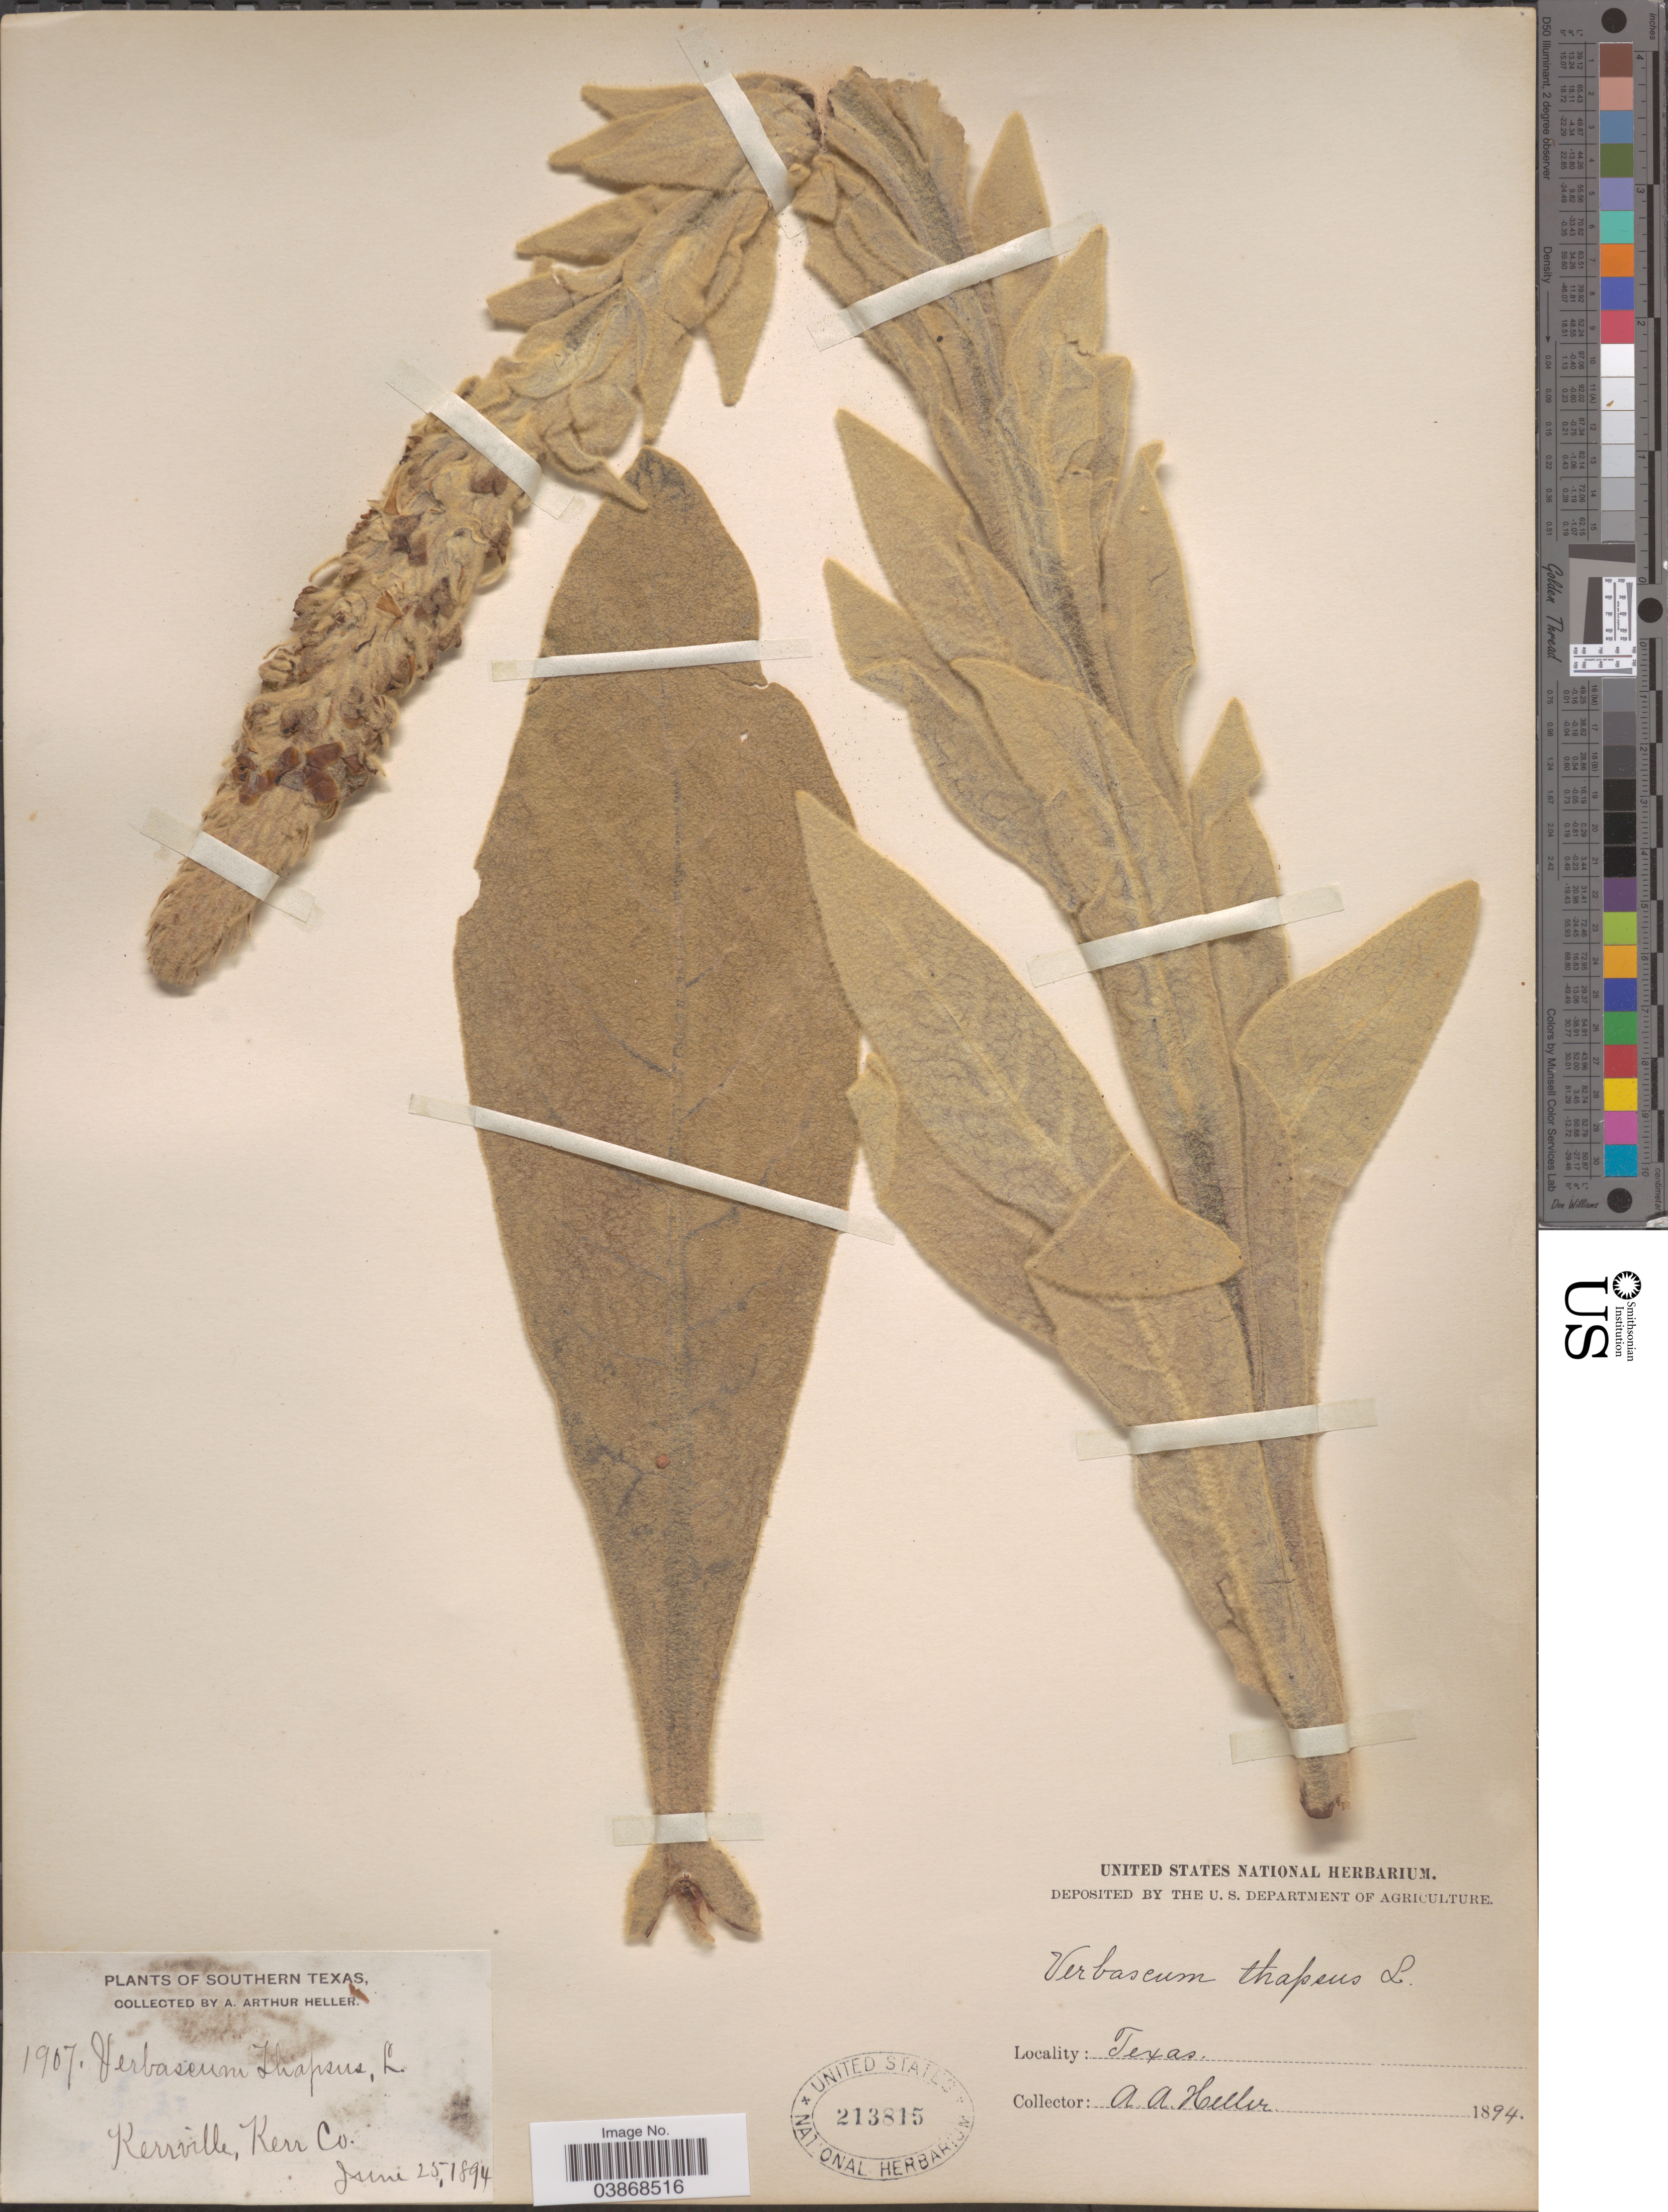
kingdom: Plantae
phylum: Tracheophyta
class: Magnoliopsida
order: Lamiales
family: Scrophulariaceae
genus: Verbascum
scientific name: Verbascum thapsus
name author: L.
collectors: A. A. Heller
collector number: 1907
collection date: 1894-06-25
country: United States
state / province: Texas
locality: Southern Texas. Kerrville, Kerr Co.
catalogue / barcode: US 213815